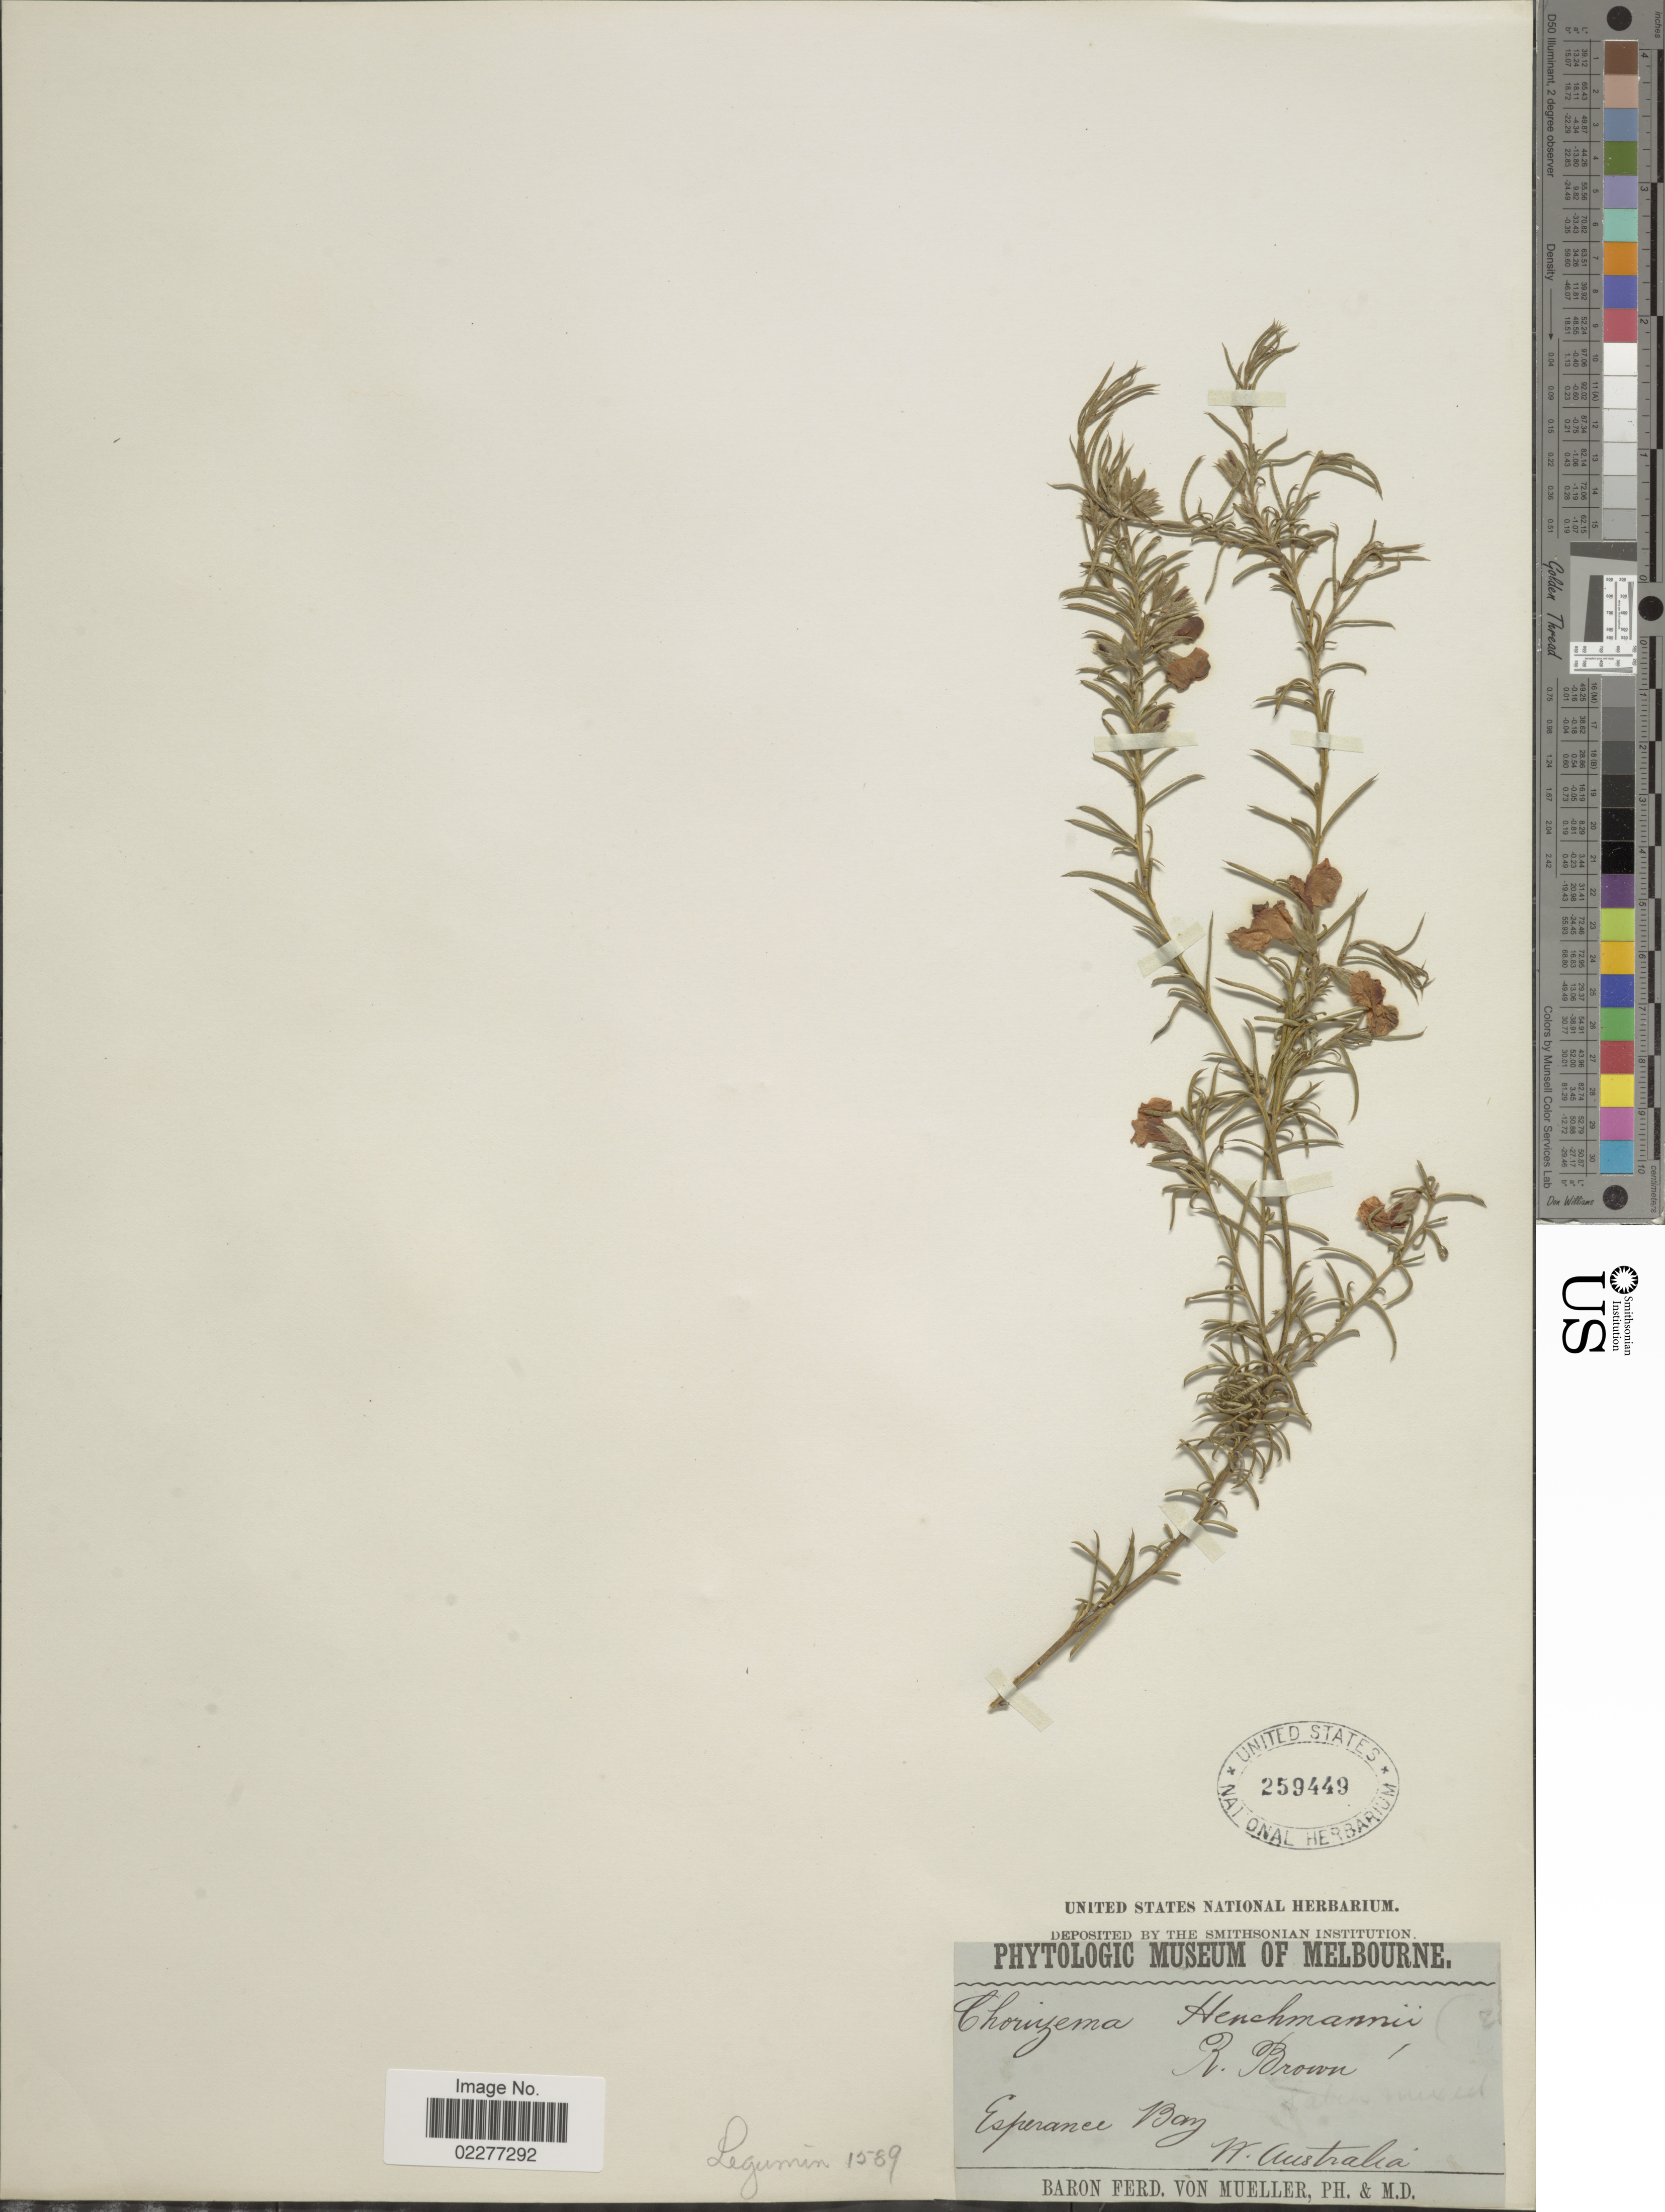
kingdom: Plantae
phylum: Tracheophyta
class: Magnoliopsida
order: Fabales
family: Fabaceae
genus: Chorizema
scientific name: Chorizema henchmanni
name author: R. Br.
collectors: F. von Mueller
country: Australia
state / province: Western Australia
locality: Esperance Bay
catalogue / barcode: US 259449